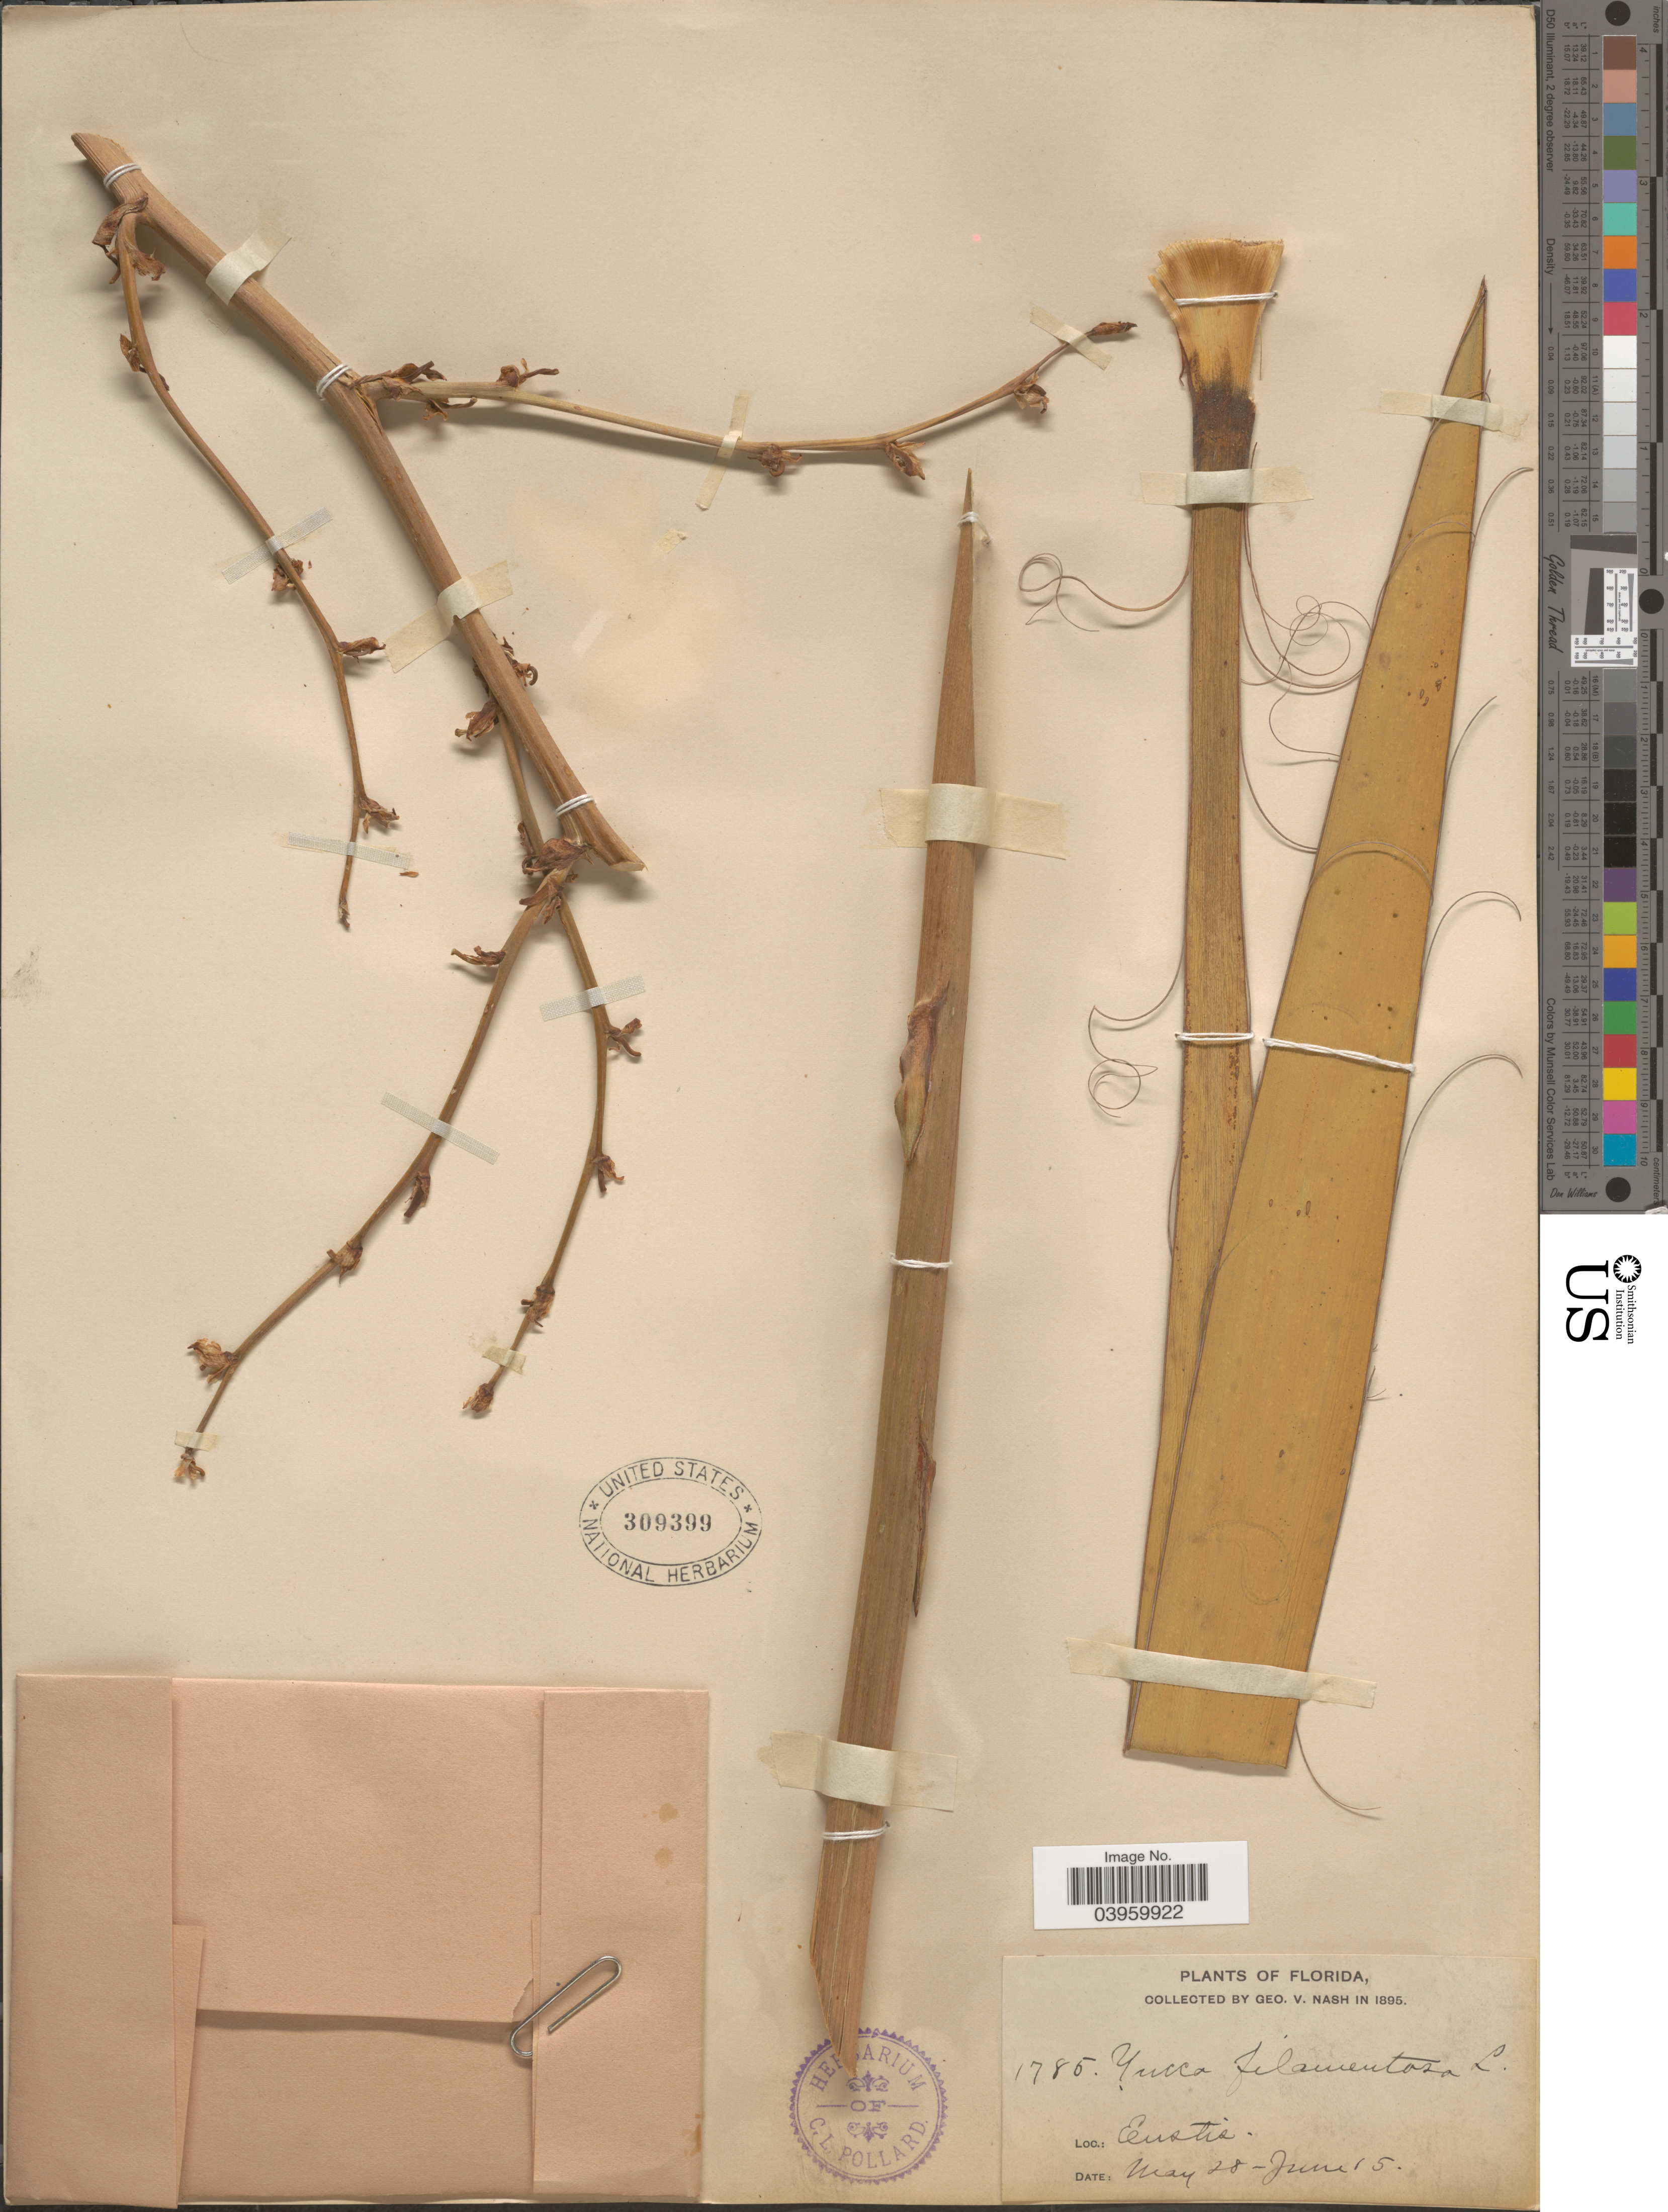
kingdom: Plantae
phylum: Tracheophyta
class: Liliopsida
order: Asparagales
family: Asparagaceae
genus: Yucca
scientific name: Yucca filamentosa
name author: L.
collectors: G. V. Nash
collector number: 1785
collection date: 1895-05-28/1895-06-15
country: United States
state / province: Florida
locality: Eustis.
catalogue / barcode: US 309399